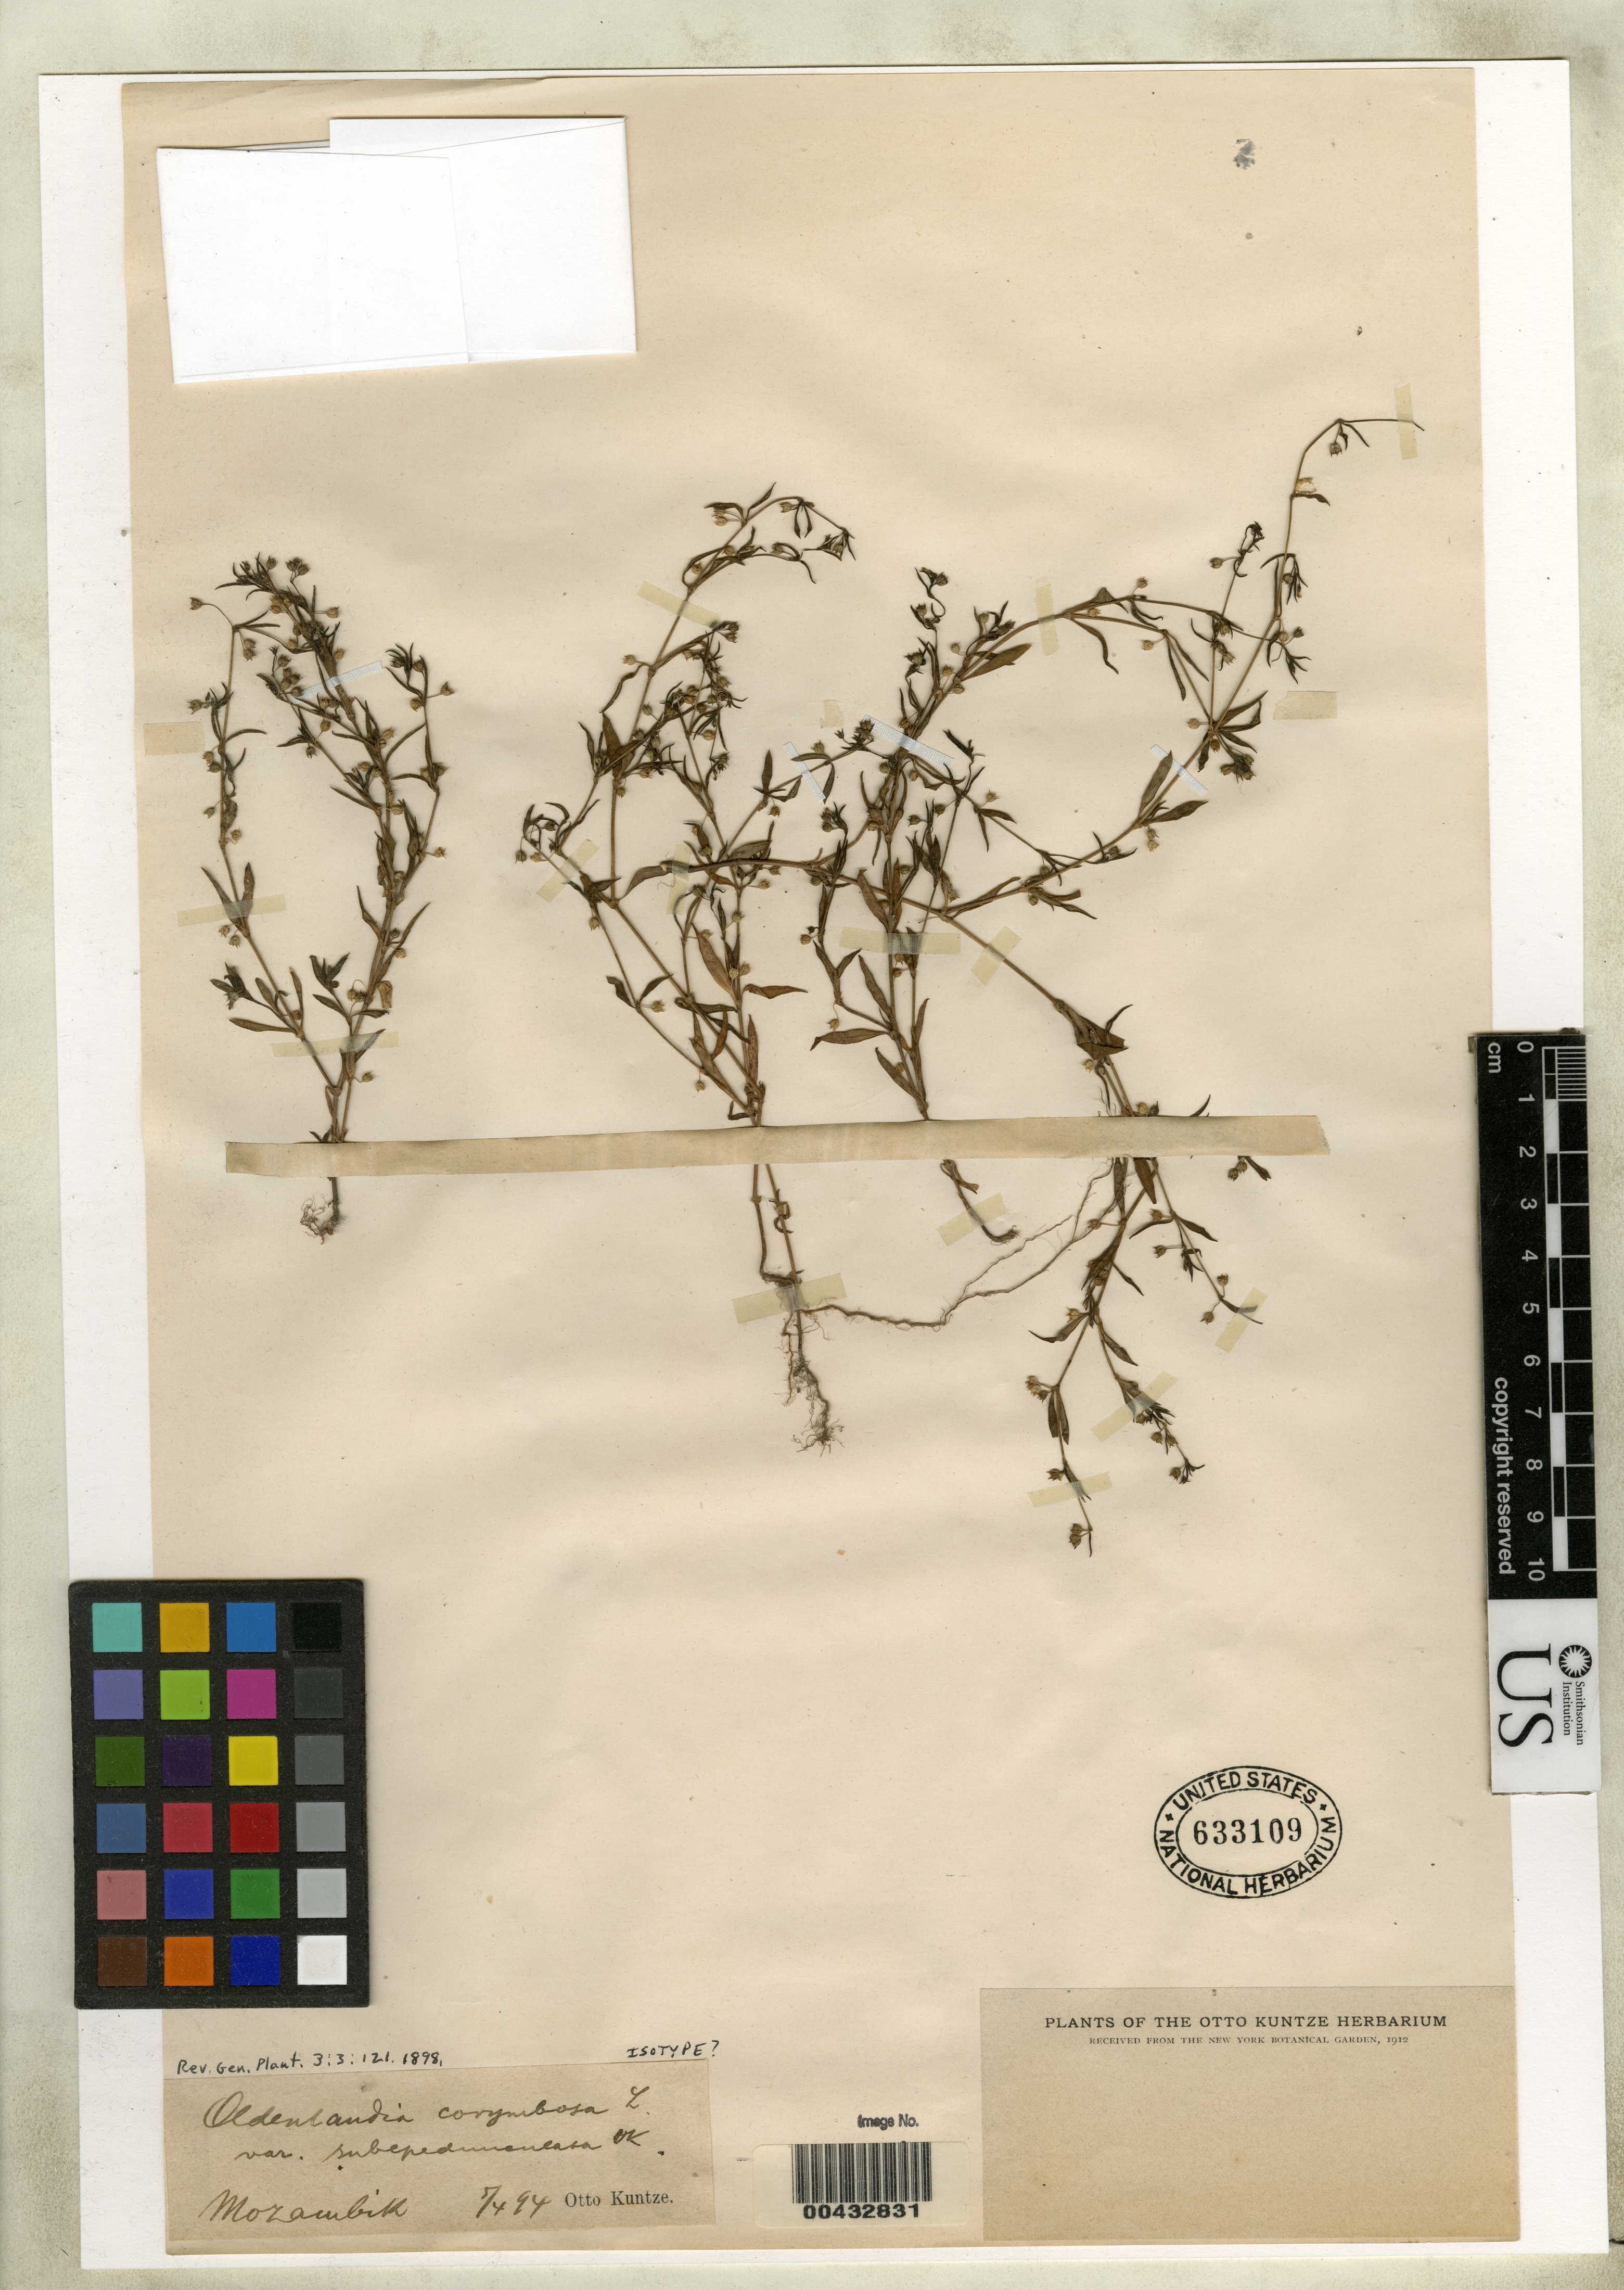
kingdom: Plantae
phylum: Tracheophyta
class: Magnoliopsida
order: Gentianales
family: Rubiaceae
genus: Oldenlandia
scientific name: Oldenlandia corymbosa var. subepedunaneasa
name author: Kuntze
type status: Possible Isotype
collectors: C.E.O. Kuntze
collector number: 7494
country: Mozambique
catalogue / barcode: US 633109